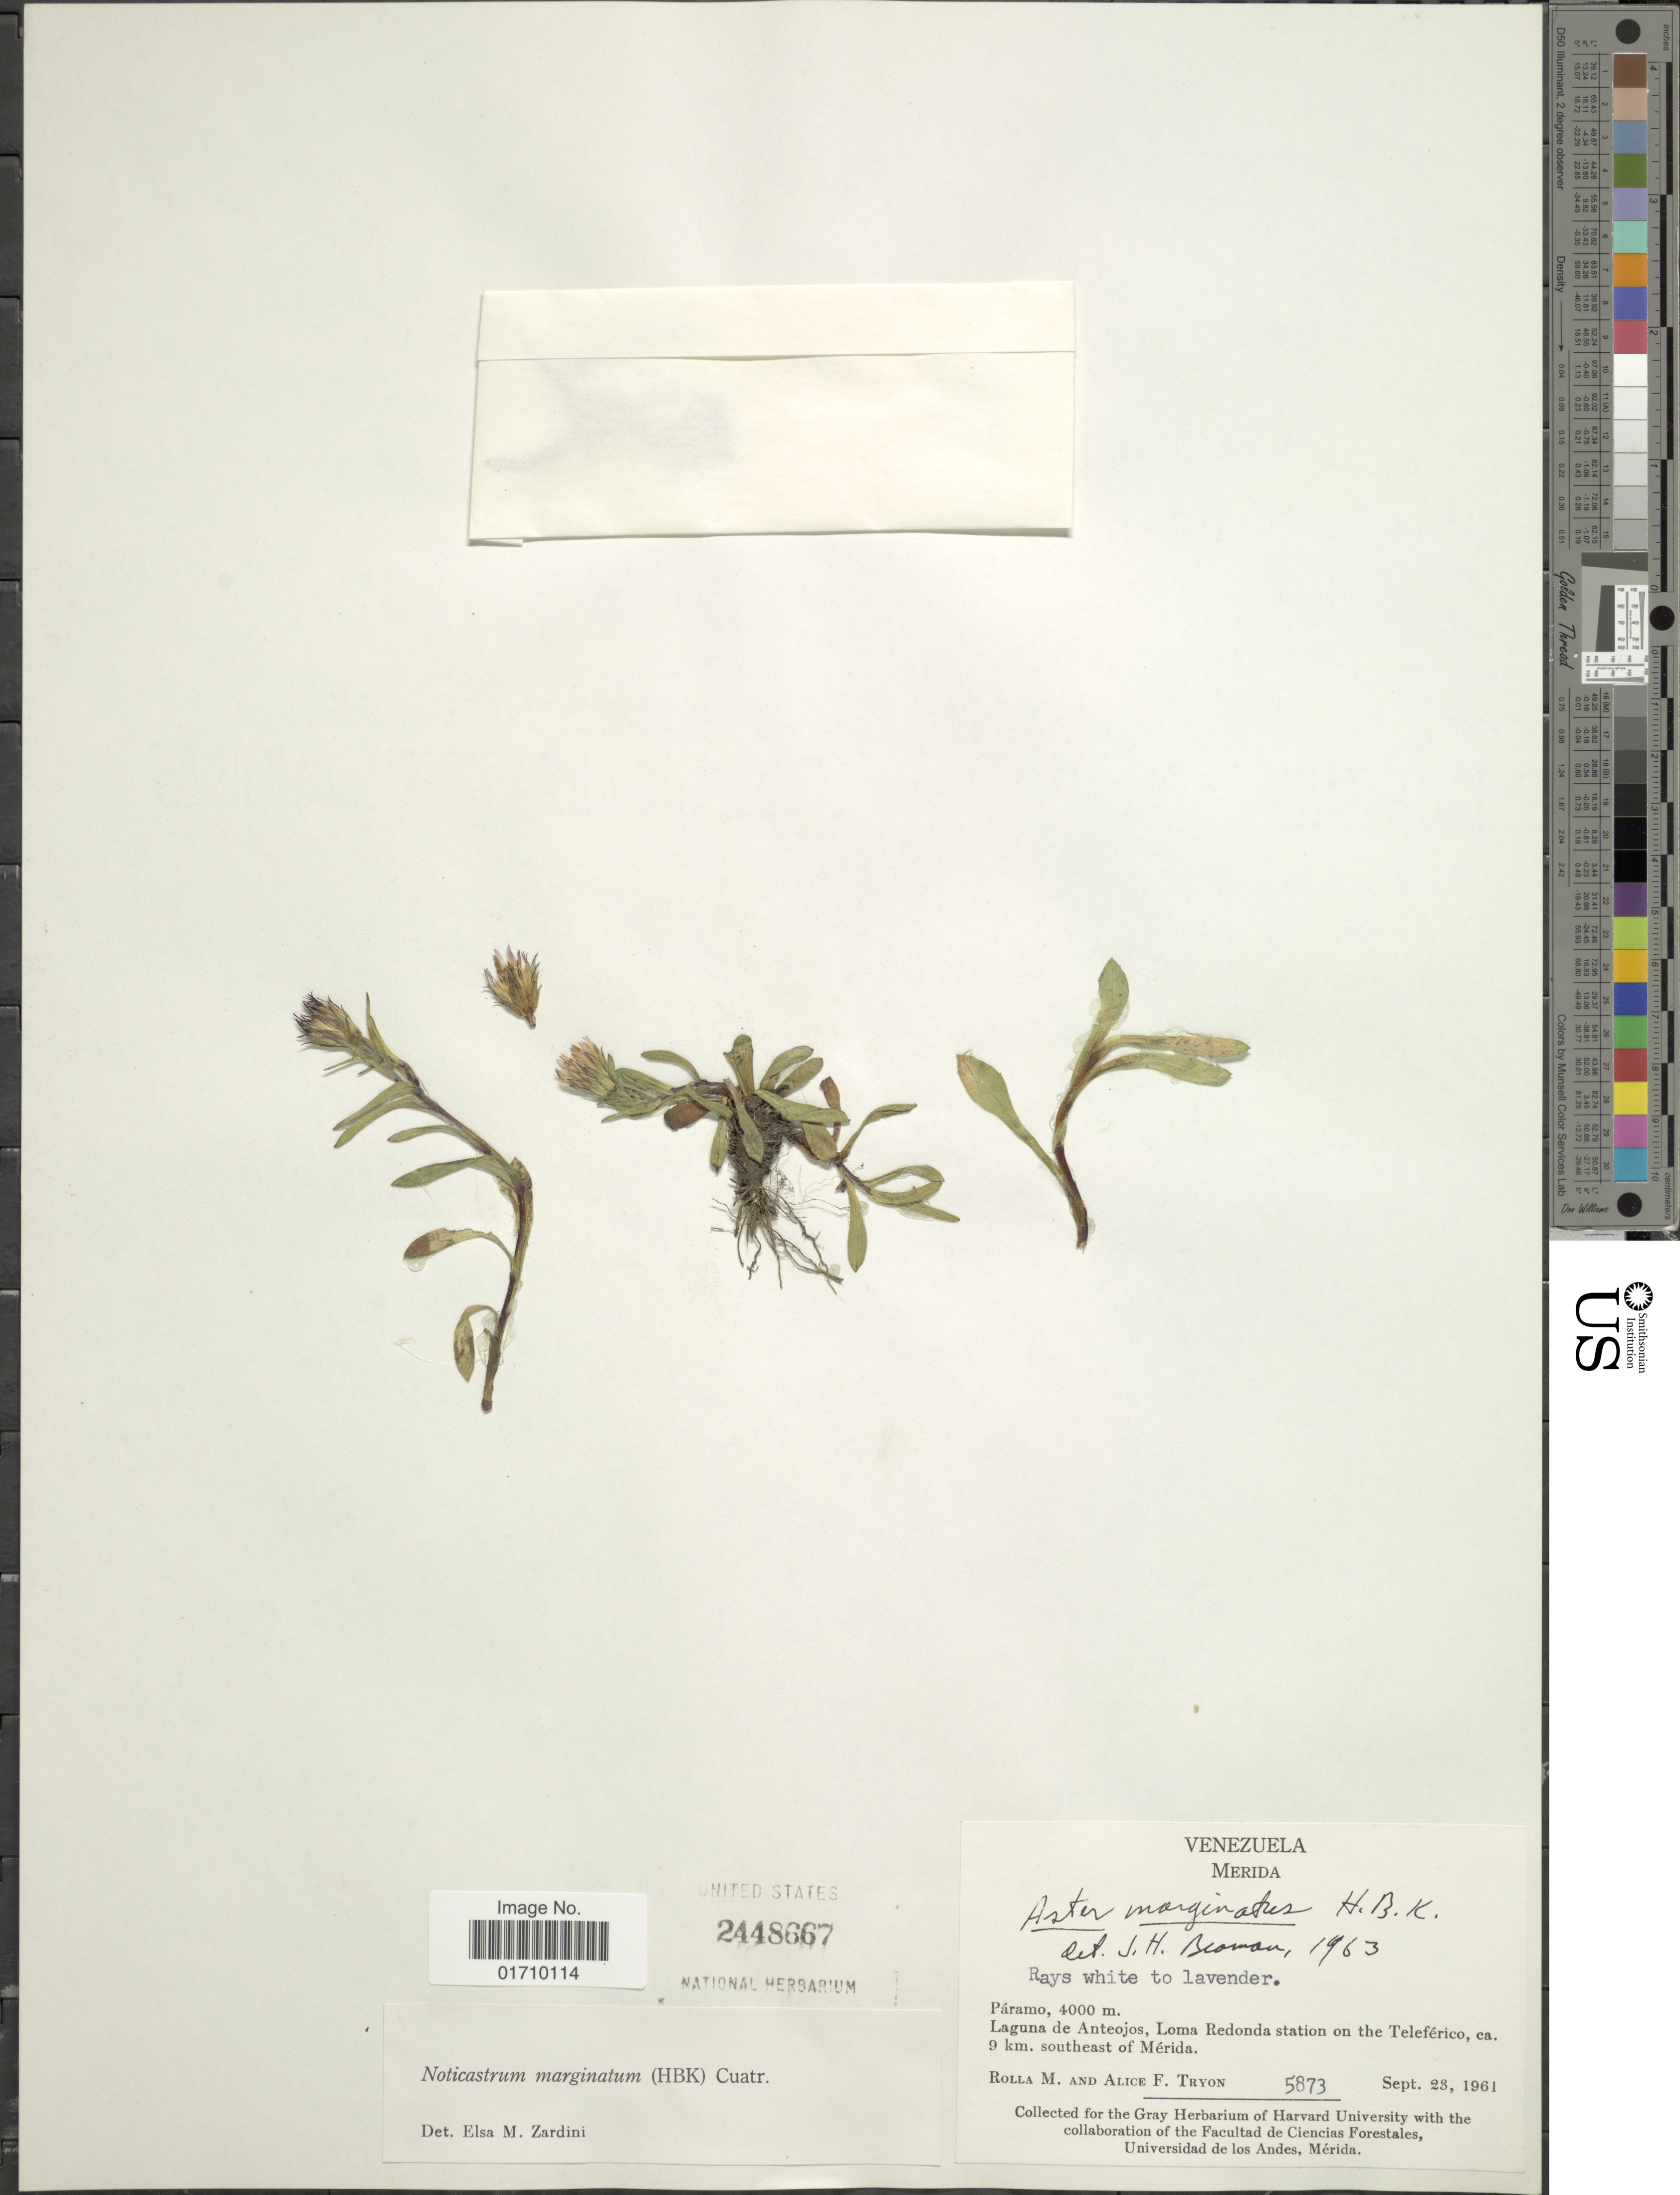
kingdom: Plantae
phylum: Tracheophyta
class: Magnoliopsida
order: Asterales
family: Asteraceae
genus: Noticastrum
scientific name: Noticastrum marginatum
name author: (Kunth) Cuatrec.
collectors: R. M. Tryon & A. F. Tryon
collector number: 5873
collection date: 1961-09-23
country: Venezuela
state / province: Mérida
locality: Paramo, Laguna de Anteojos, Loma Redonda station on the Teleferico, ca 9 km southeast of Merdia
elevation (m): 4000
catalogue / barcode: US 2448667